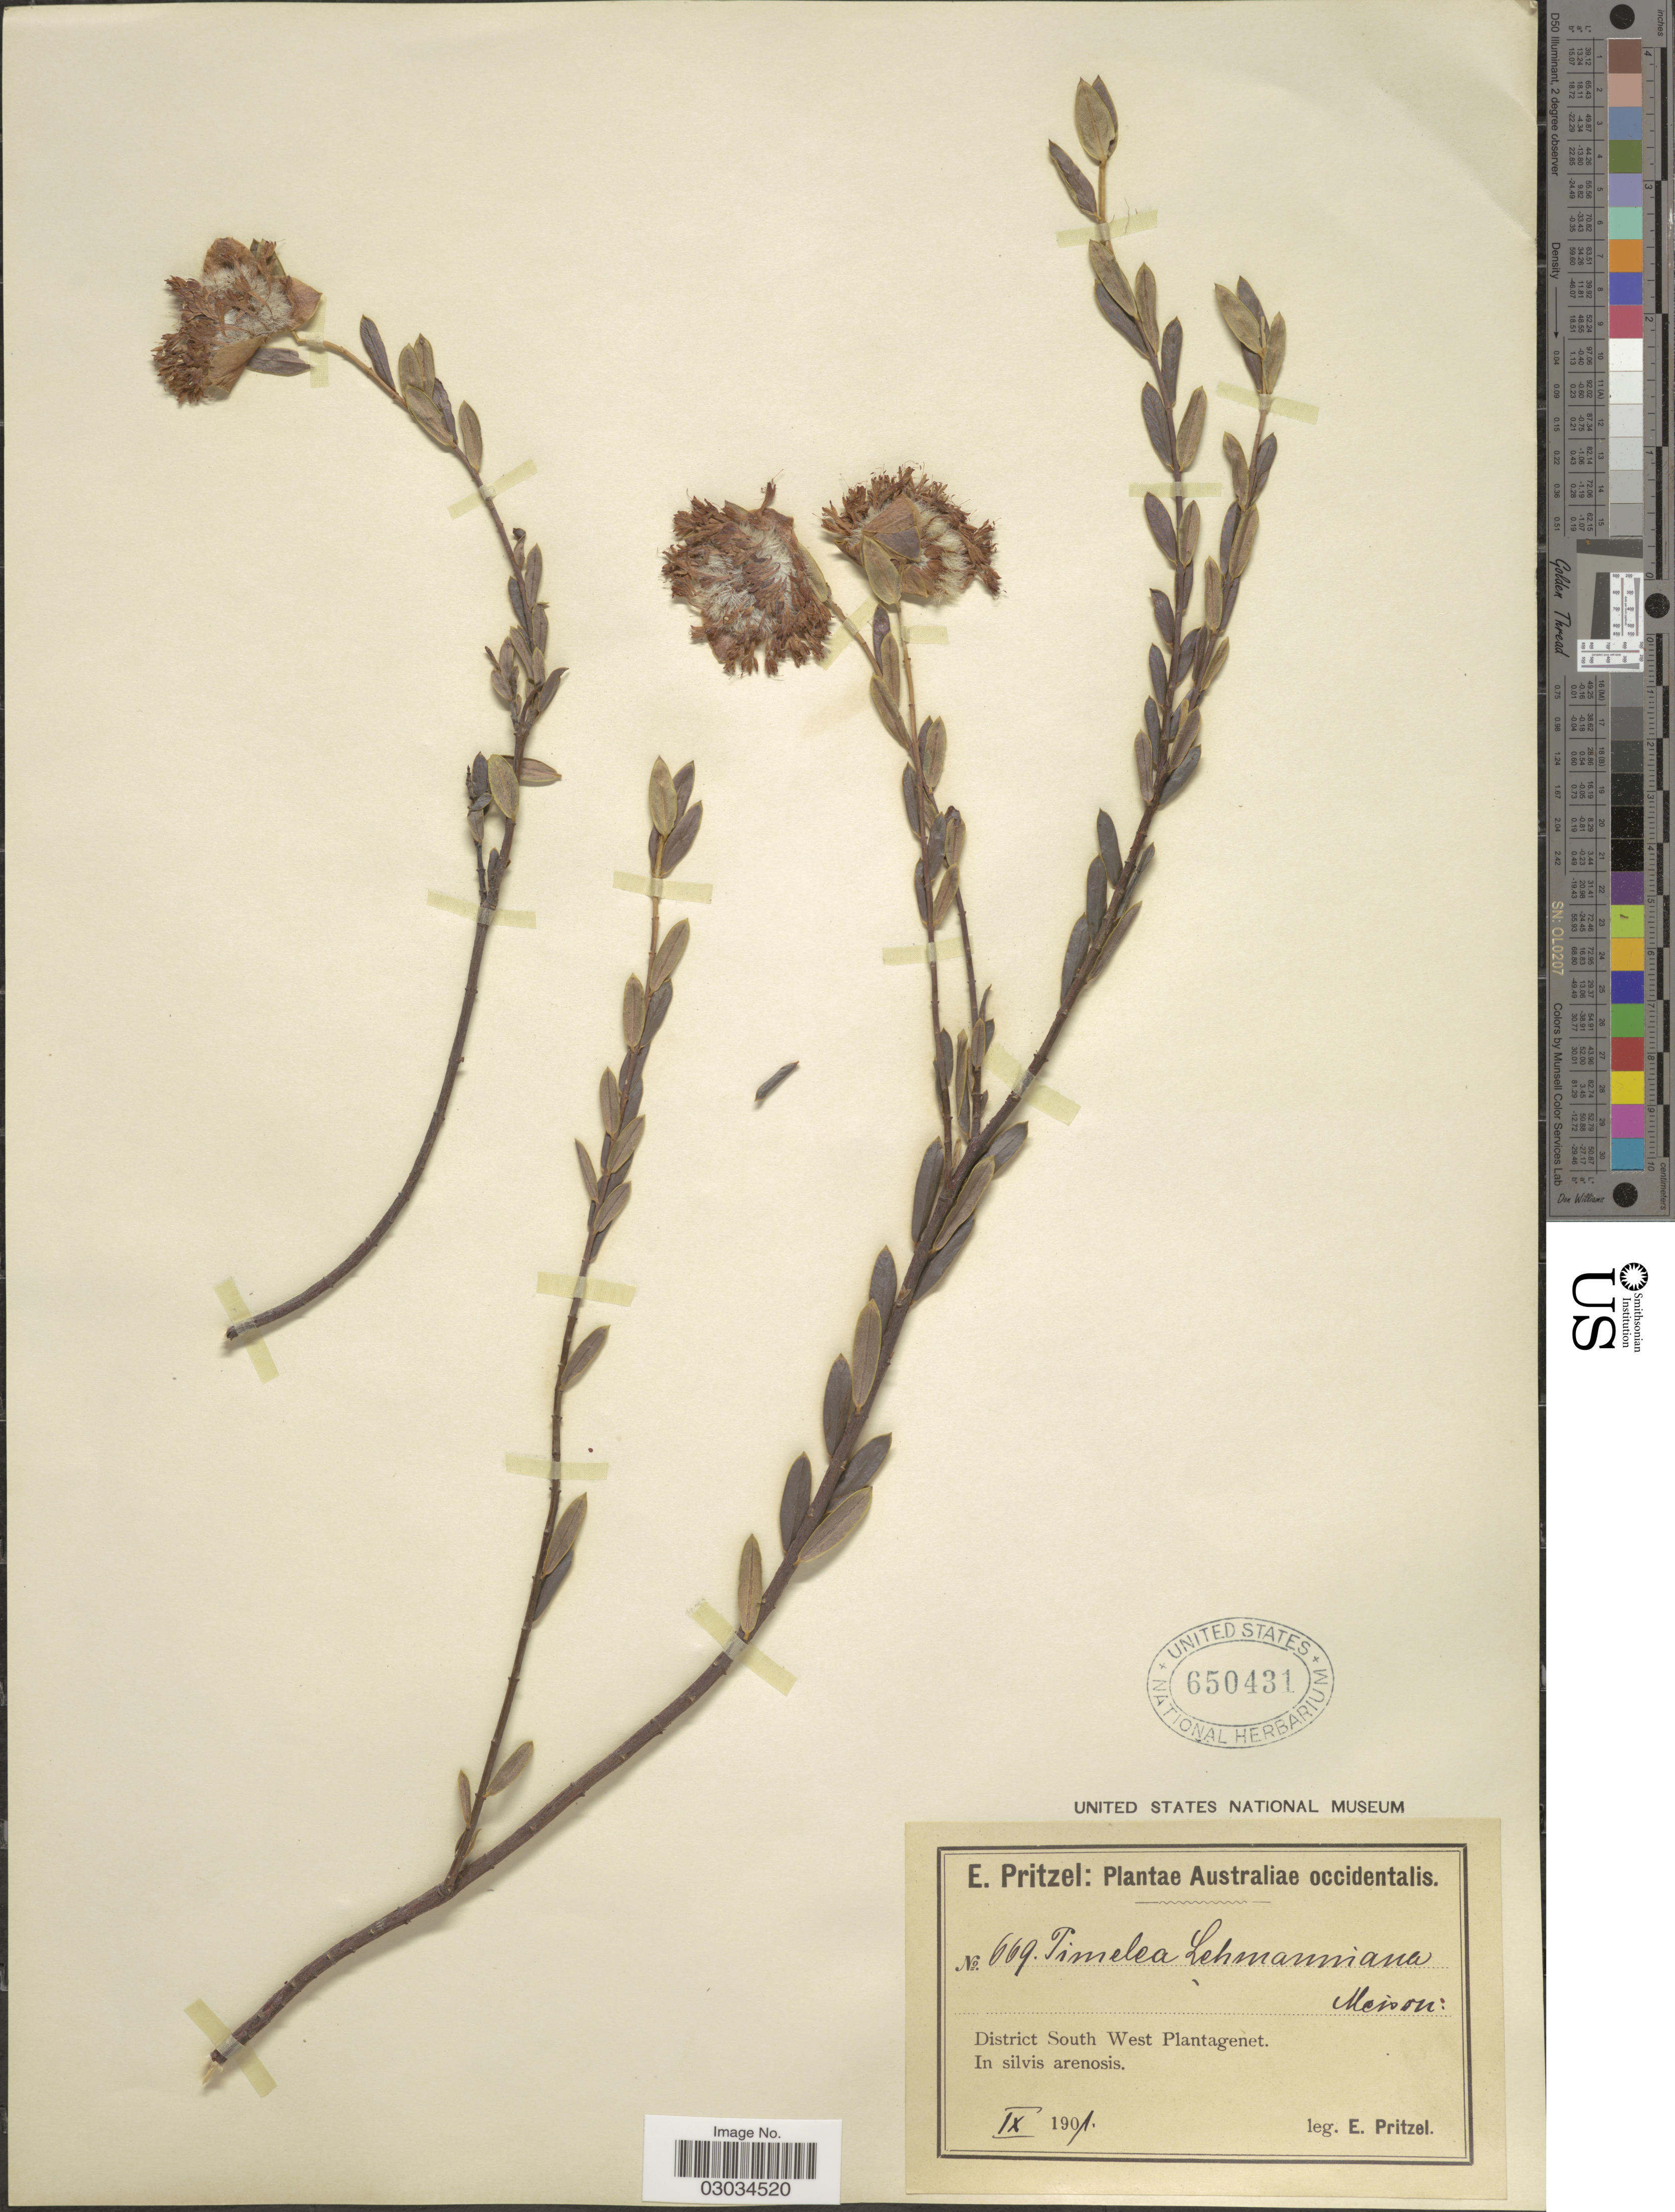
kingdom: Plantae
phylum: Tracheophyta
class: Magnoliopsida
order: Malvales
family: Thymelaeaceae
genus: Pimelea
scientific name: Pimelea lehmanniana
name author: Meisn.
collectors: E. G. Pritzel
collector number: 669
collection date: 1901-09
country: Australia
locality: Australiae occidentalis. District South West Plantagenet.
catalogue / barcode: US 650431